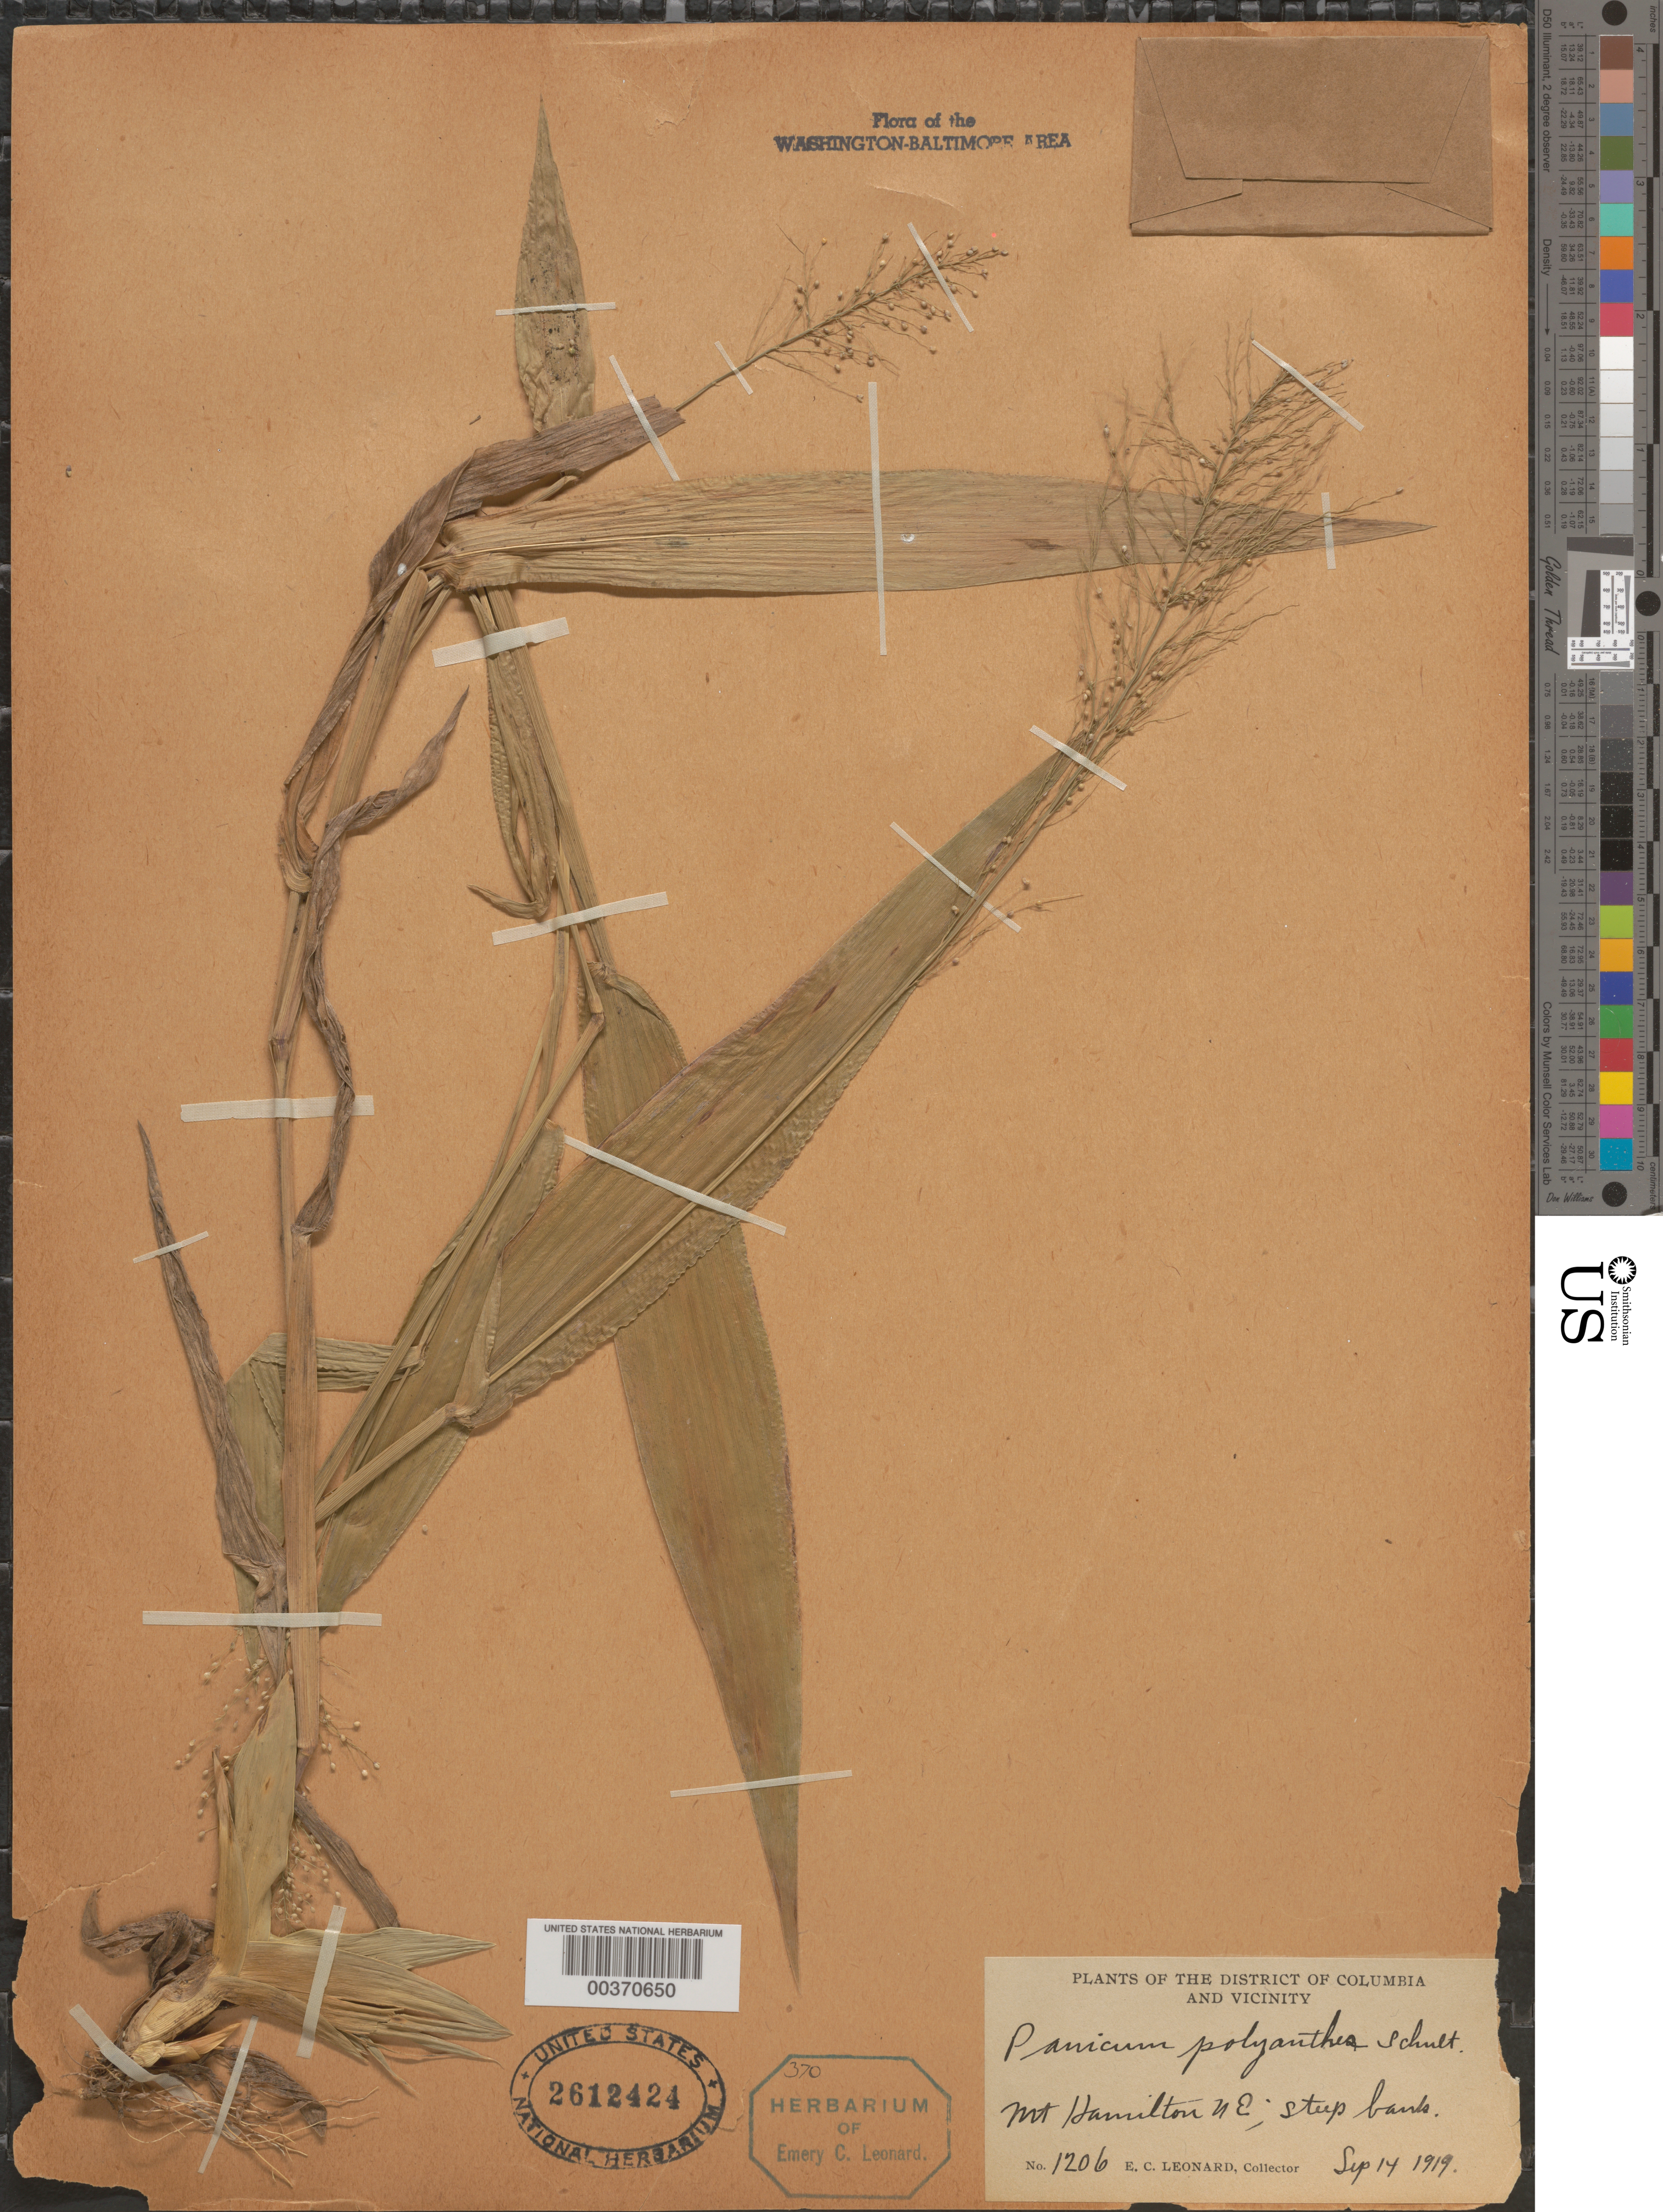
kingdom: Plantae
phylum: Tracheophyta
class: Liliopsida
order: Poales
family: Poaceae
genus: Dichanthelium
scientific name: Dichanthelium sphaerocarpon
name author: (Elliott) Gould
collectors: E. C. Leonard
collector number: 1206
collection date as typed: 14 Sep 1919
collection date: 1919-09-14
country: United States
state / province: District of Columbia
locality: Mount Hamilton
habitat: Steep bank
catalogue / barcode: US 2612424